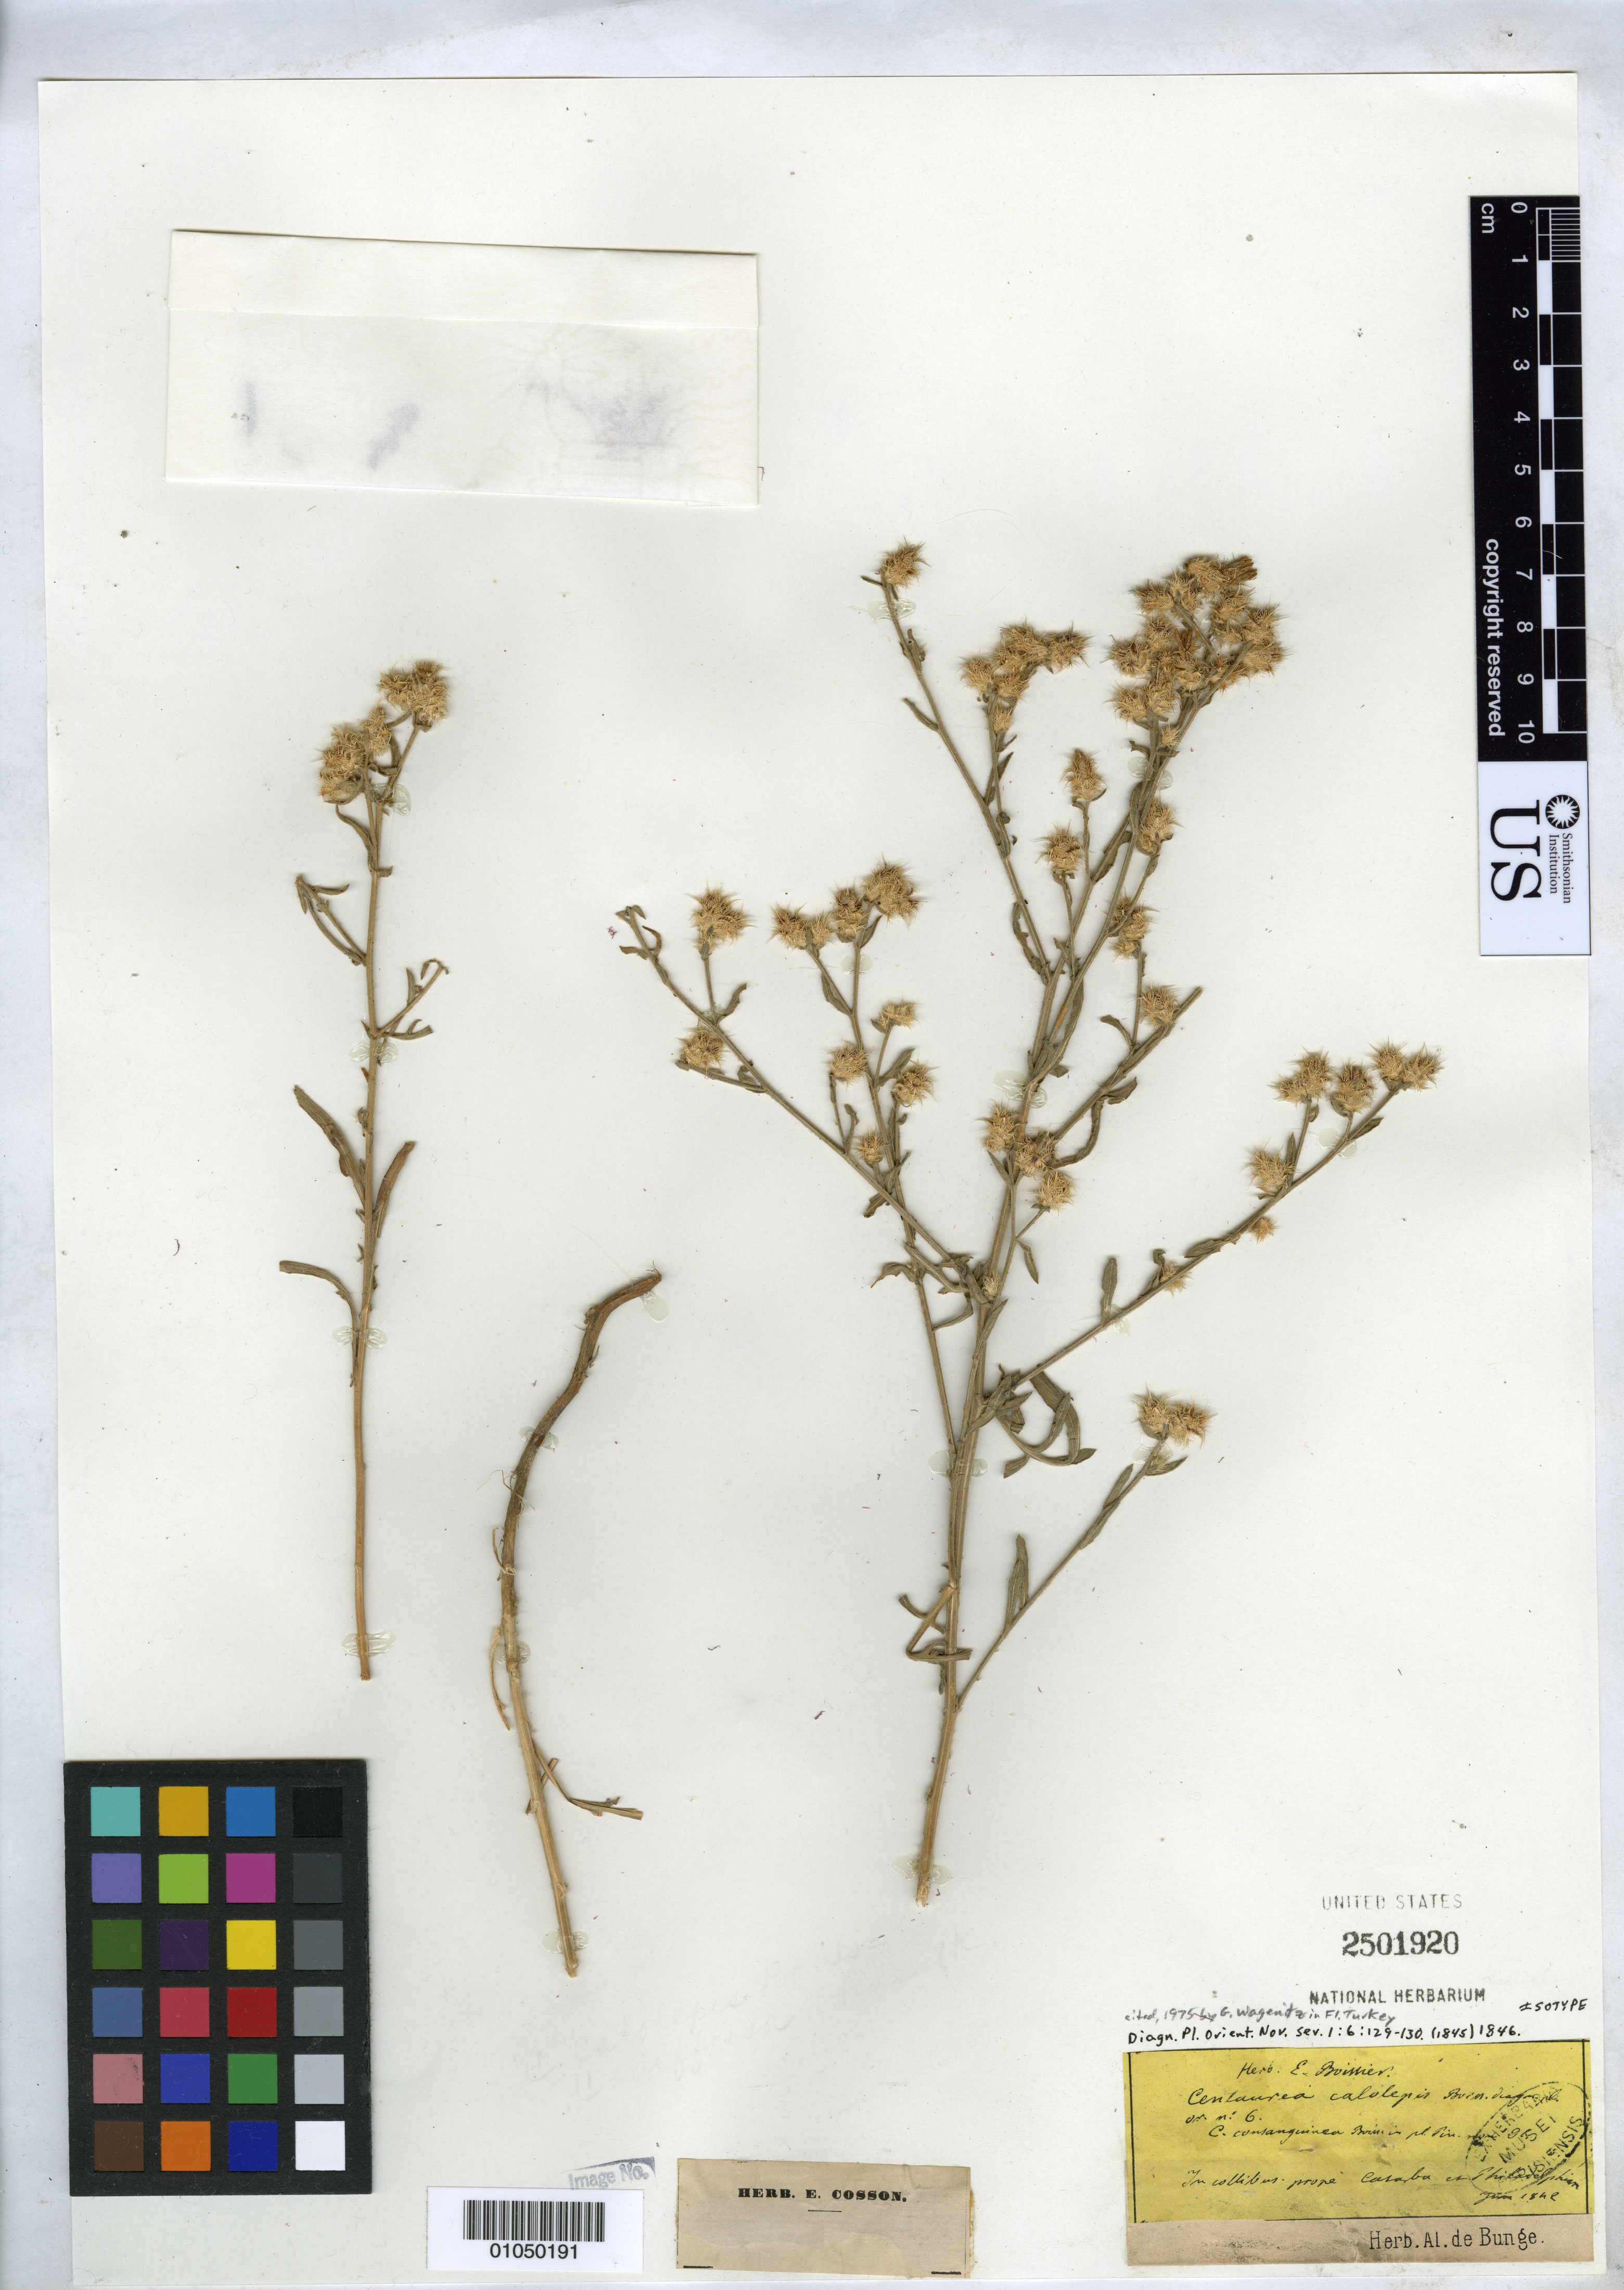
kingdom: Plantae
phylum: Tracheophyta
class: Magnoliopsida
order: Asterales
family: Asteraceae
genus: Centaurea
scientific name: Centaurea calolepis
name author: Boiss.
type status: Isotype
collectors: P. Boissier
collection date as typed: Jun 1842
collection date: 1842-06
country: Turkey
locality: In collibus prope Cassalea et Philadelphiam.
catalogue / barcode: US 2501920